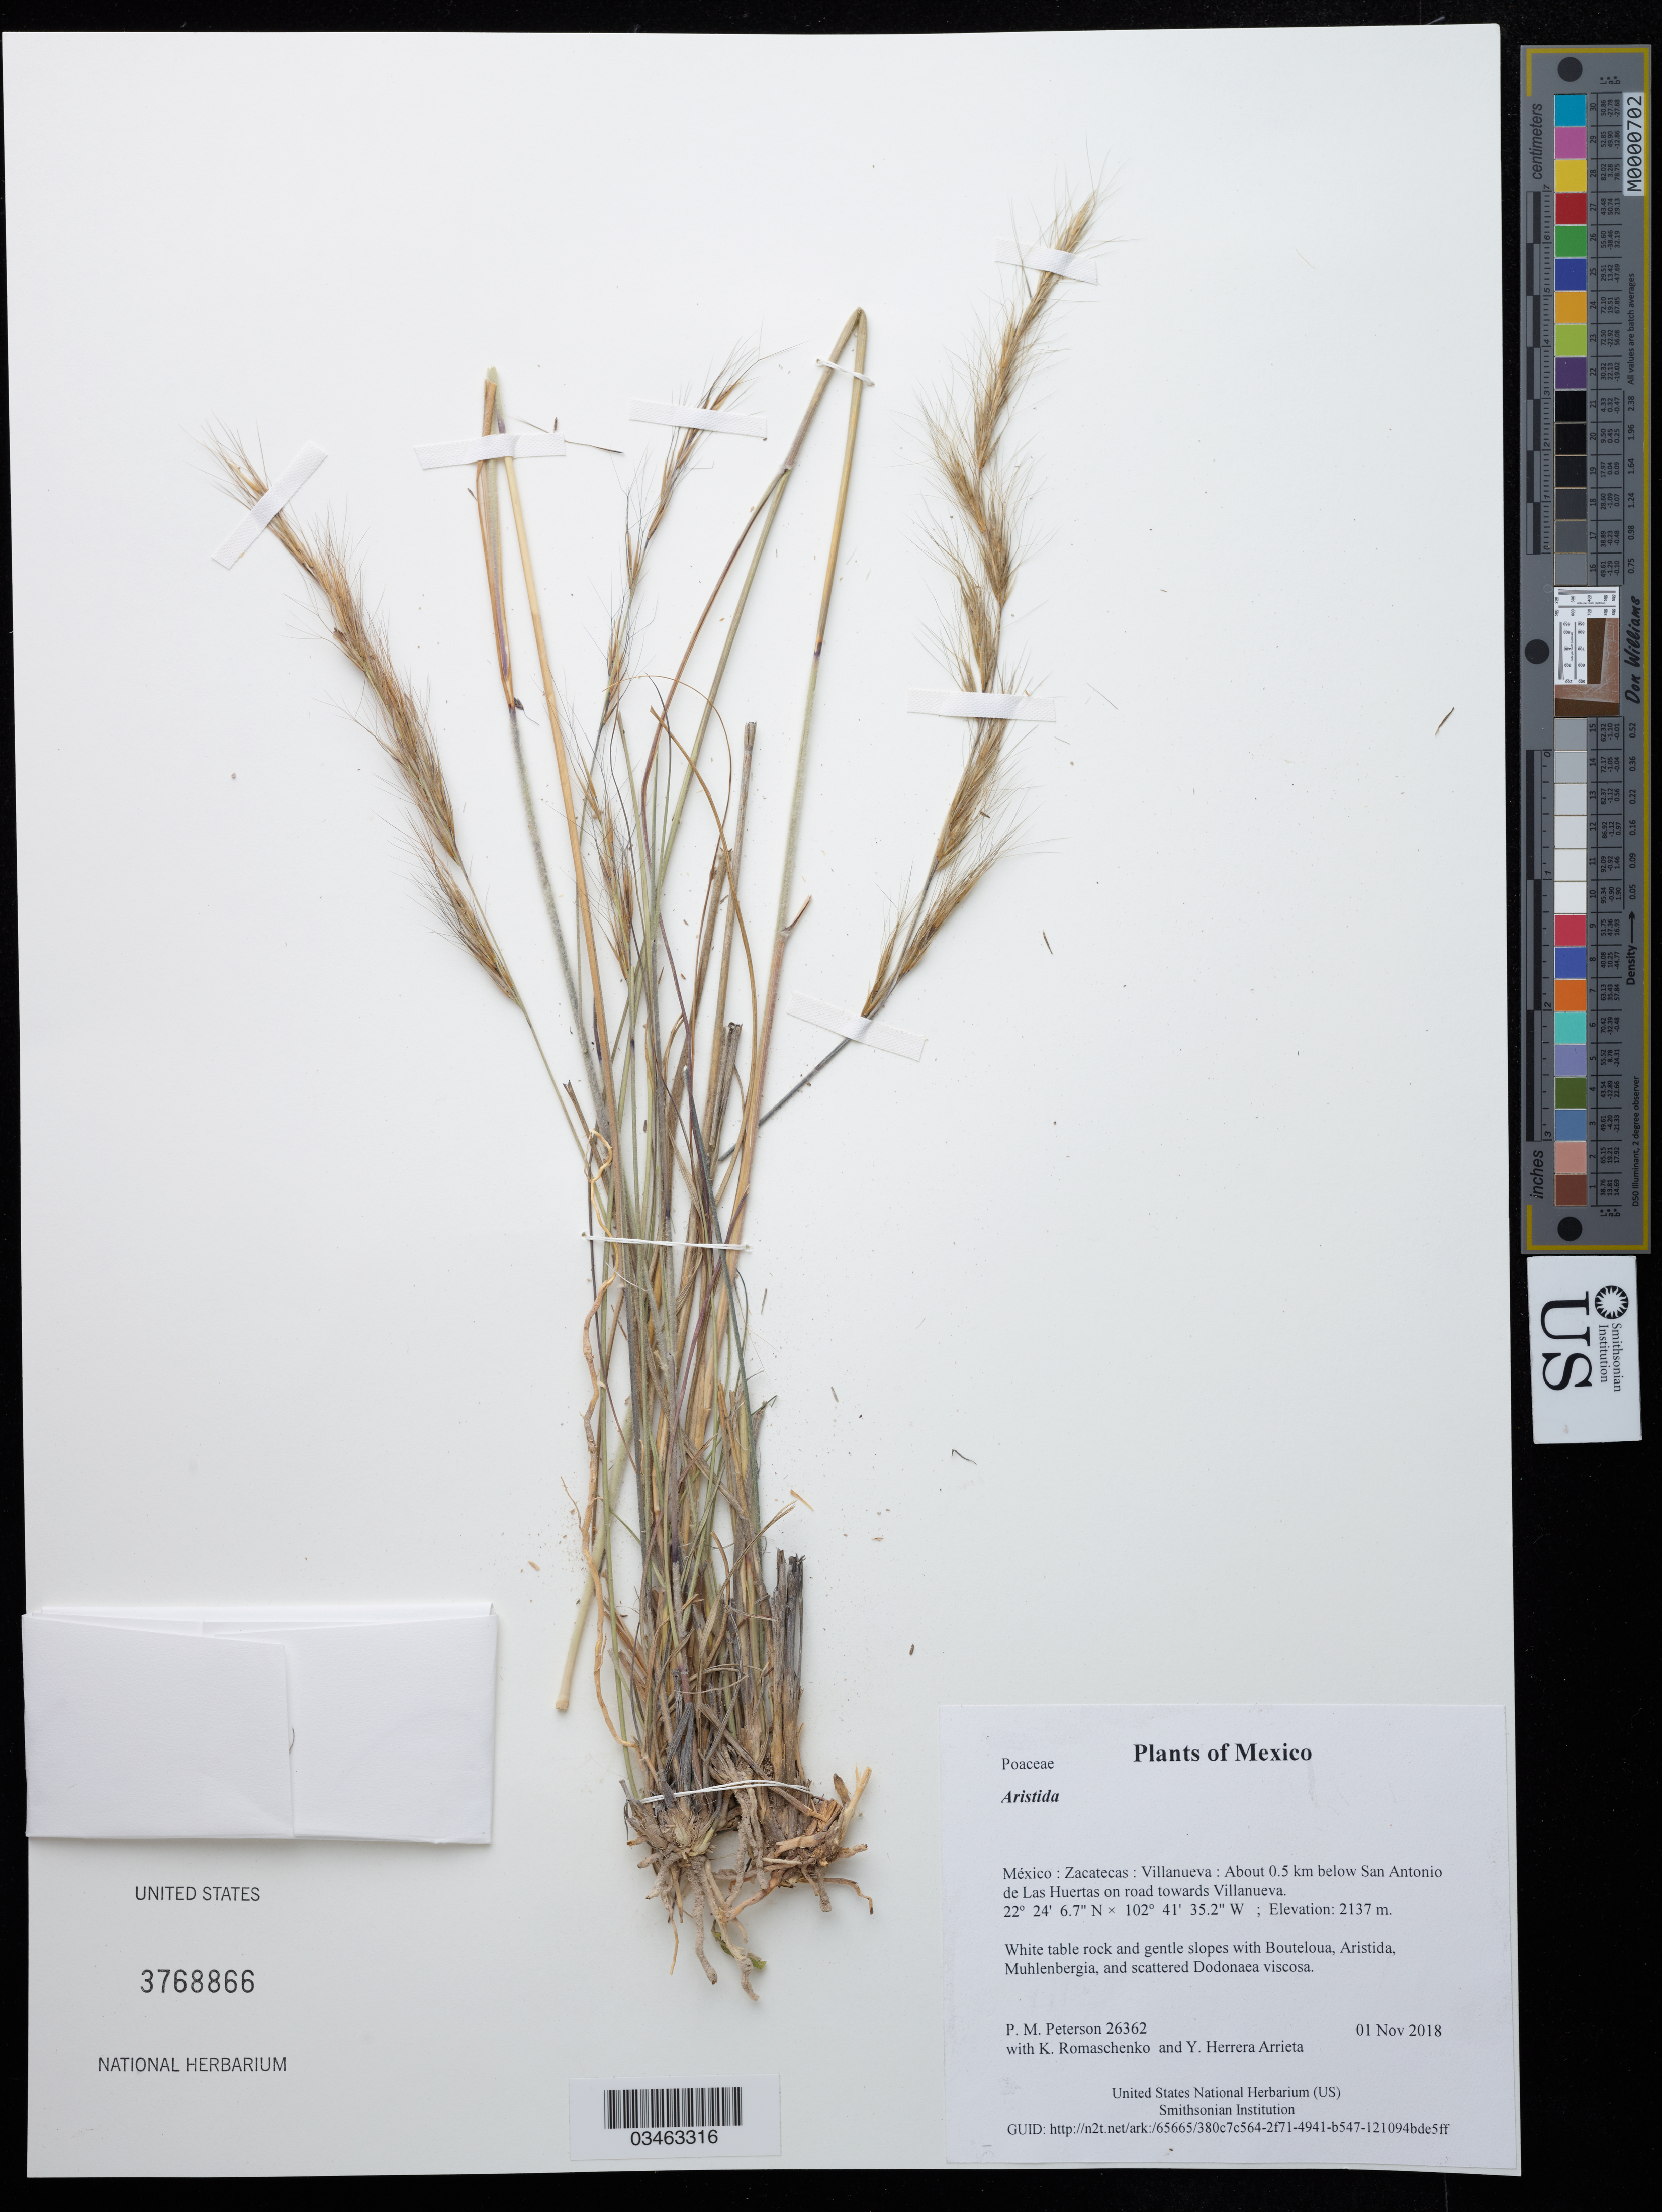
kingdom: Plantae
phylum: Tracheophyta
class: Liliopsida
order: Poales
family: Poaceae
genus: Aristida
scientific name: Aristida sp.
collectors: P. M. Peterson, K. Romaschenko & Y. Herrera Arrieta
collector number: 26362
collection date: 2018-11-01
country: México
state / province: Zacatecas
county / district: Villanueva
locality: About 0.5 km below San Antonio de Las Huertas on road towards Villanueva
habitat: White table rock and gentle slopes with Bouteloua, Aristida, Muhlenbergia, and scattered Dodonaea viscosa.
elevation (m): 2137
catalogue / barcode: US 3768866